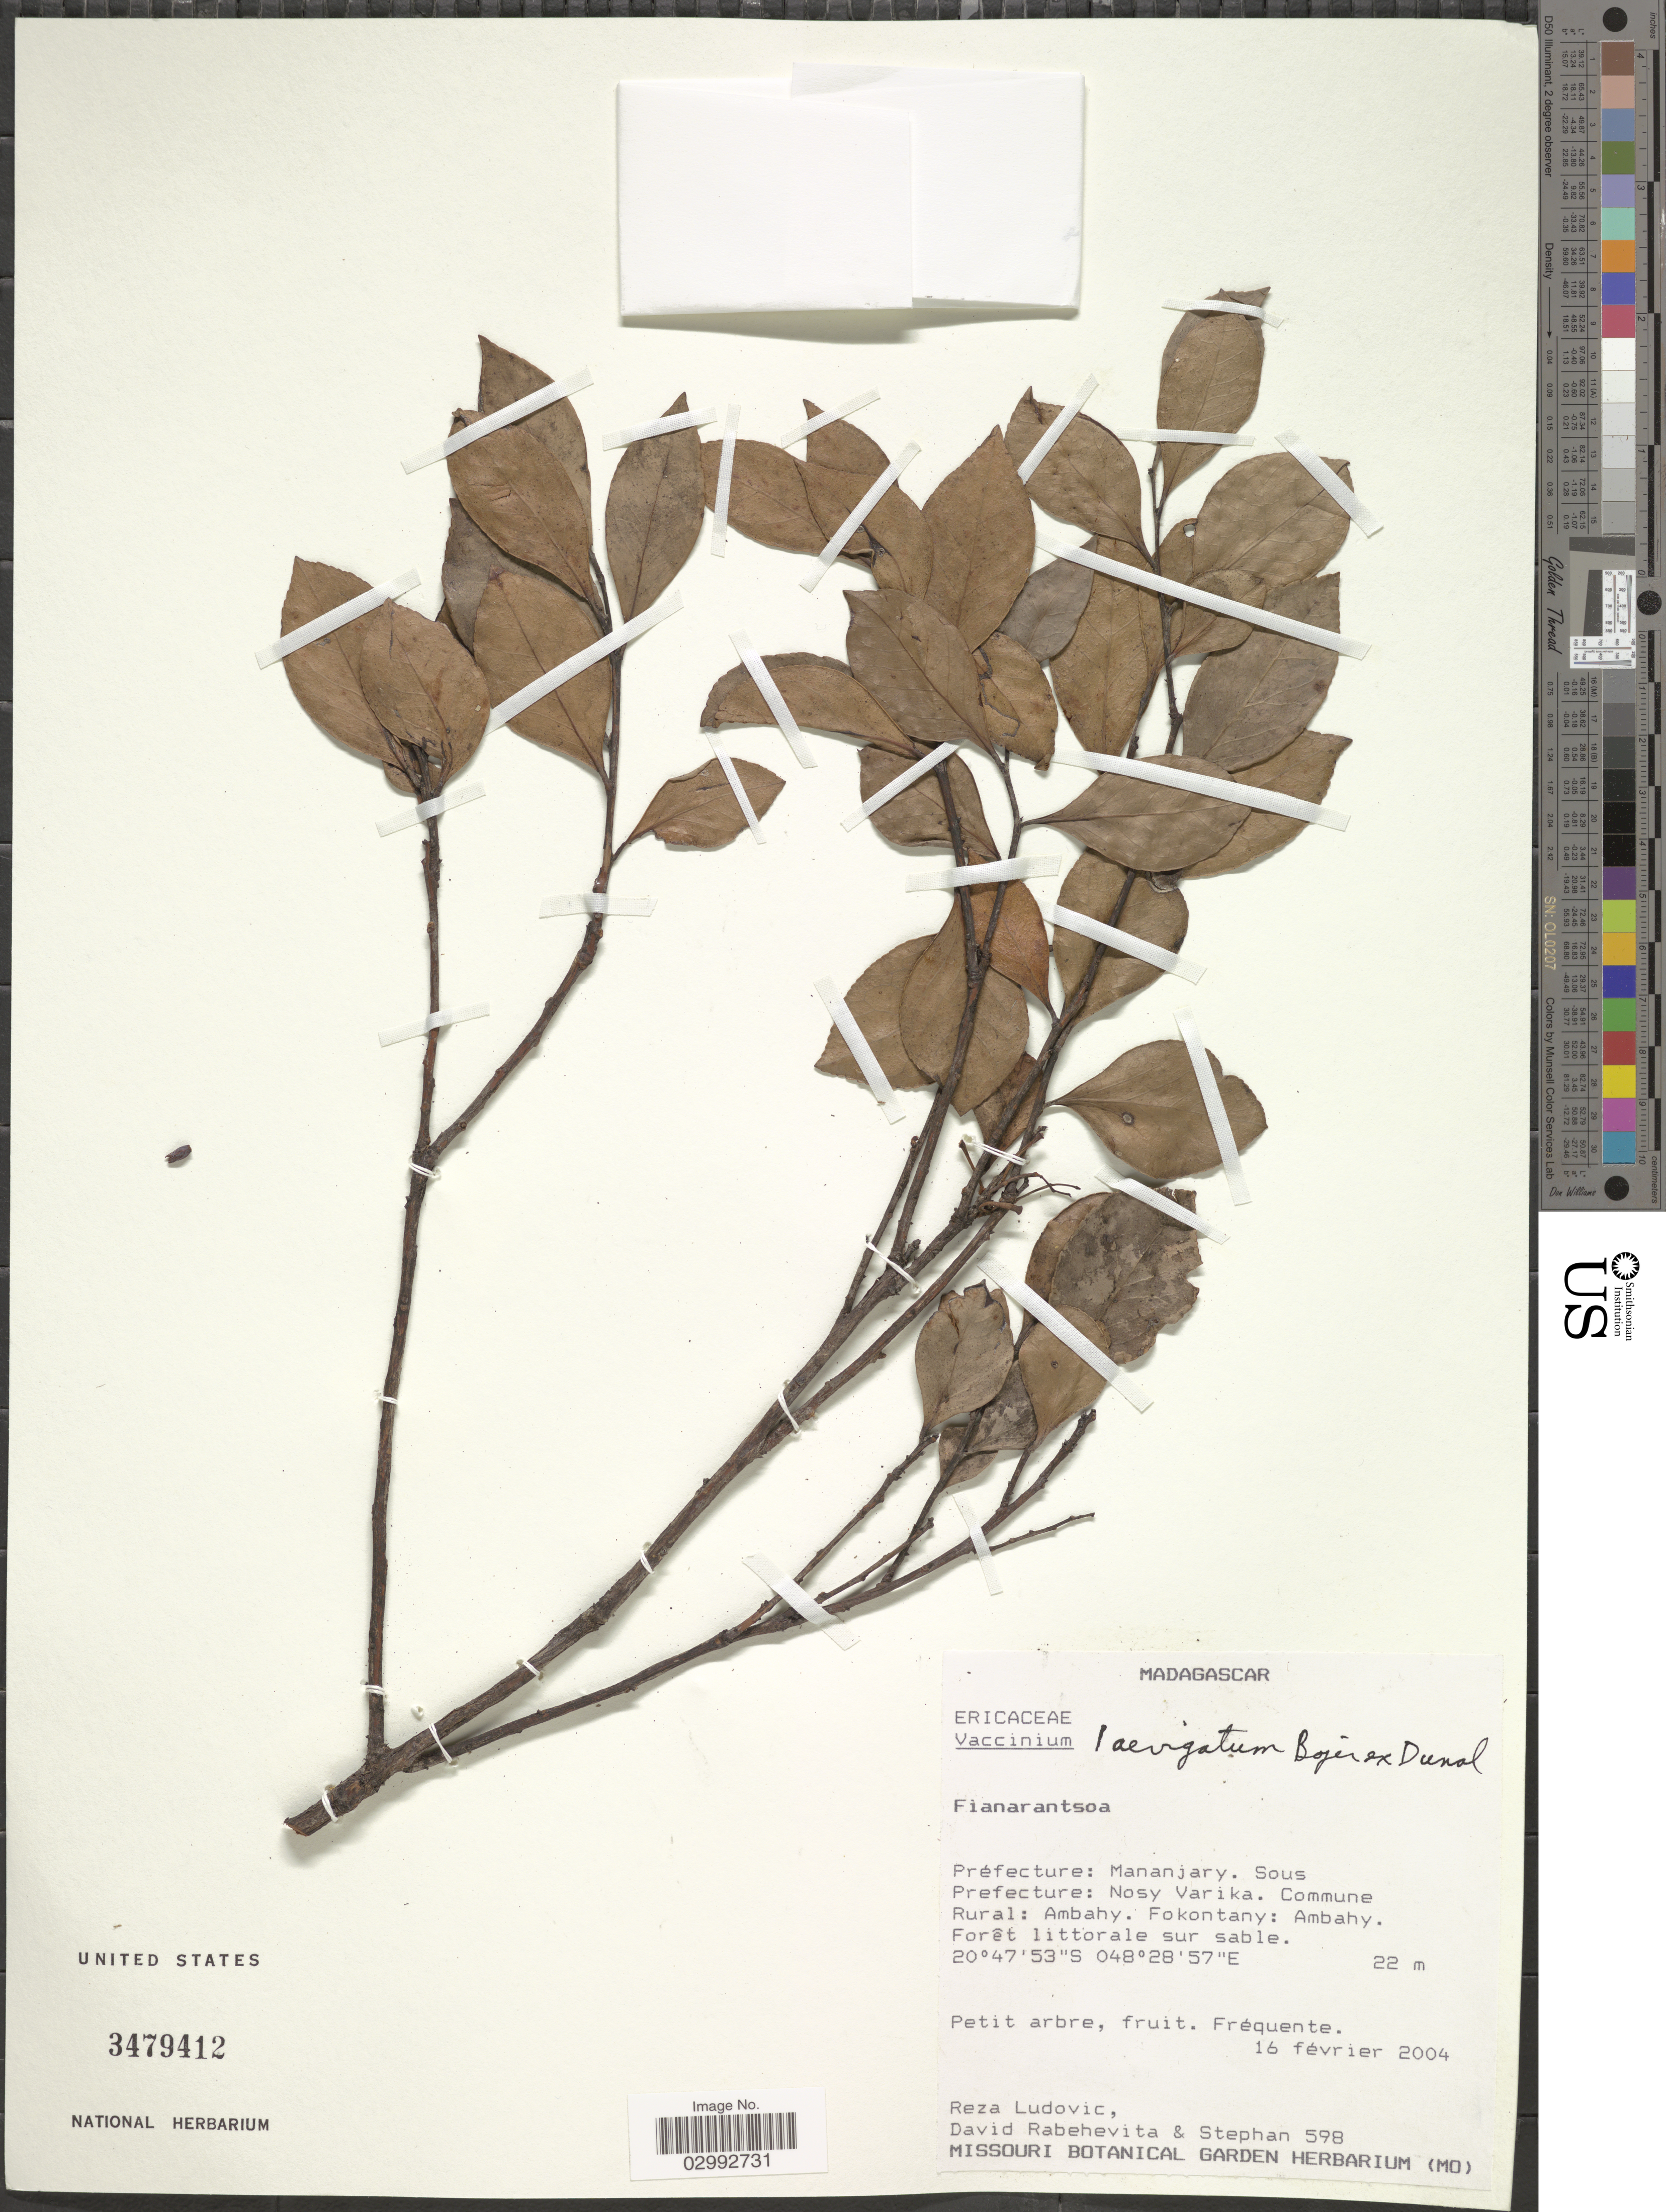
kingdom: Plantae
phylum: Tracheophyta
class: Magnoliopsida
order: Ericales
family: Ericaceae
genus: Vaccinium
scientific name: Vaccinium laevigatum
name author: Bojer ex Dunal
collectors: R. Ludovic, D. Rabehevitra & Stephan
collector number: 598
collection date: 2004-02-16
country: Madagascar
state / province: Vatovavy Fitovinany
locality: Préfecture: Mananjary, Sous Prefecture: Nosy Varika, Commune Rural: Ambahy, Fokontany: Ambahy.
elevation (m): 22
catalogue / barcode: US 3479412